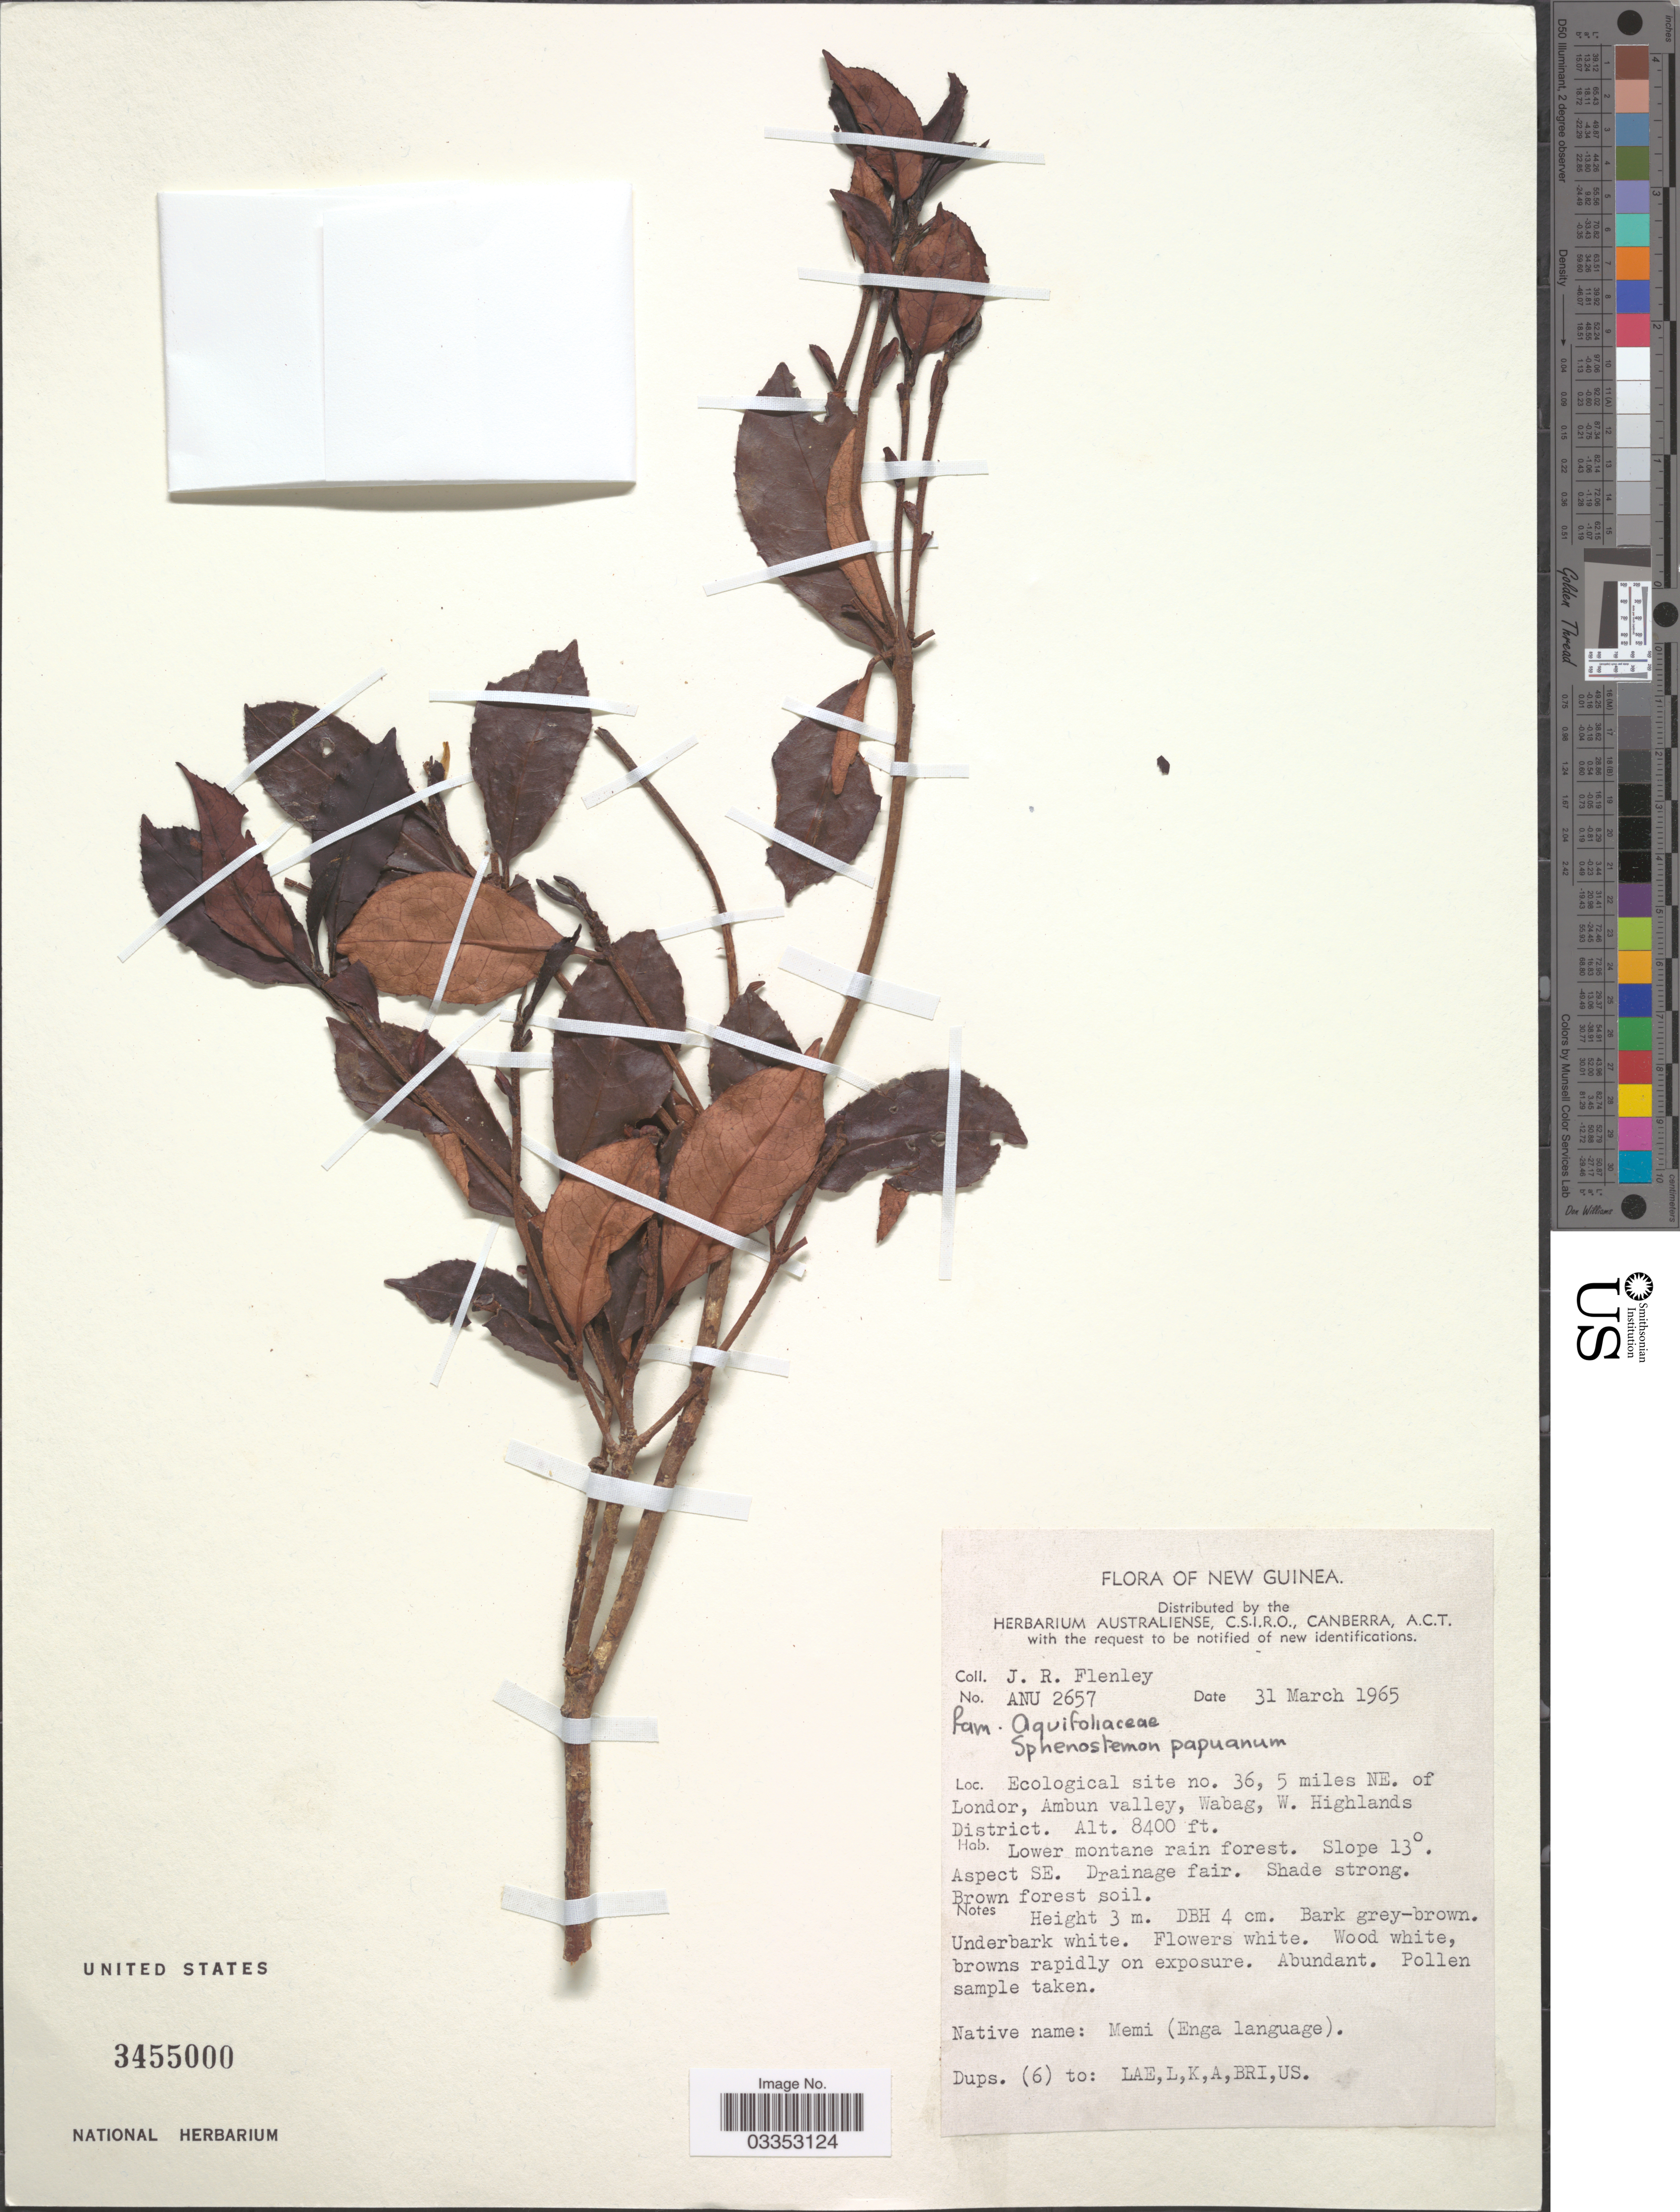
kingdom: Plantae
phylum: Tracheophyta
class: Magnoliopsida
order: Paracryphiales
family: Paracryphiaceae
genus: Sphenostemon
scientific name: Sphenostemon papuanus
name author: (Lauterb.) Steenis & Erdtm.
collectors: J. Flenley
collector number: ANU 2657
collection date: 1965-03-31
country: Papua New Guinea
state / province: Western Highlands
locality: New Guinea. Ecological site no. 36, 5 miles NE. of Londor, Ambun valley, Wabag, W. Highlands District. Lower montane rain forest. Slope 13° Aspect SE.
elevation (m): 2560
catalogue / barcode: US 3455000